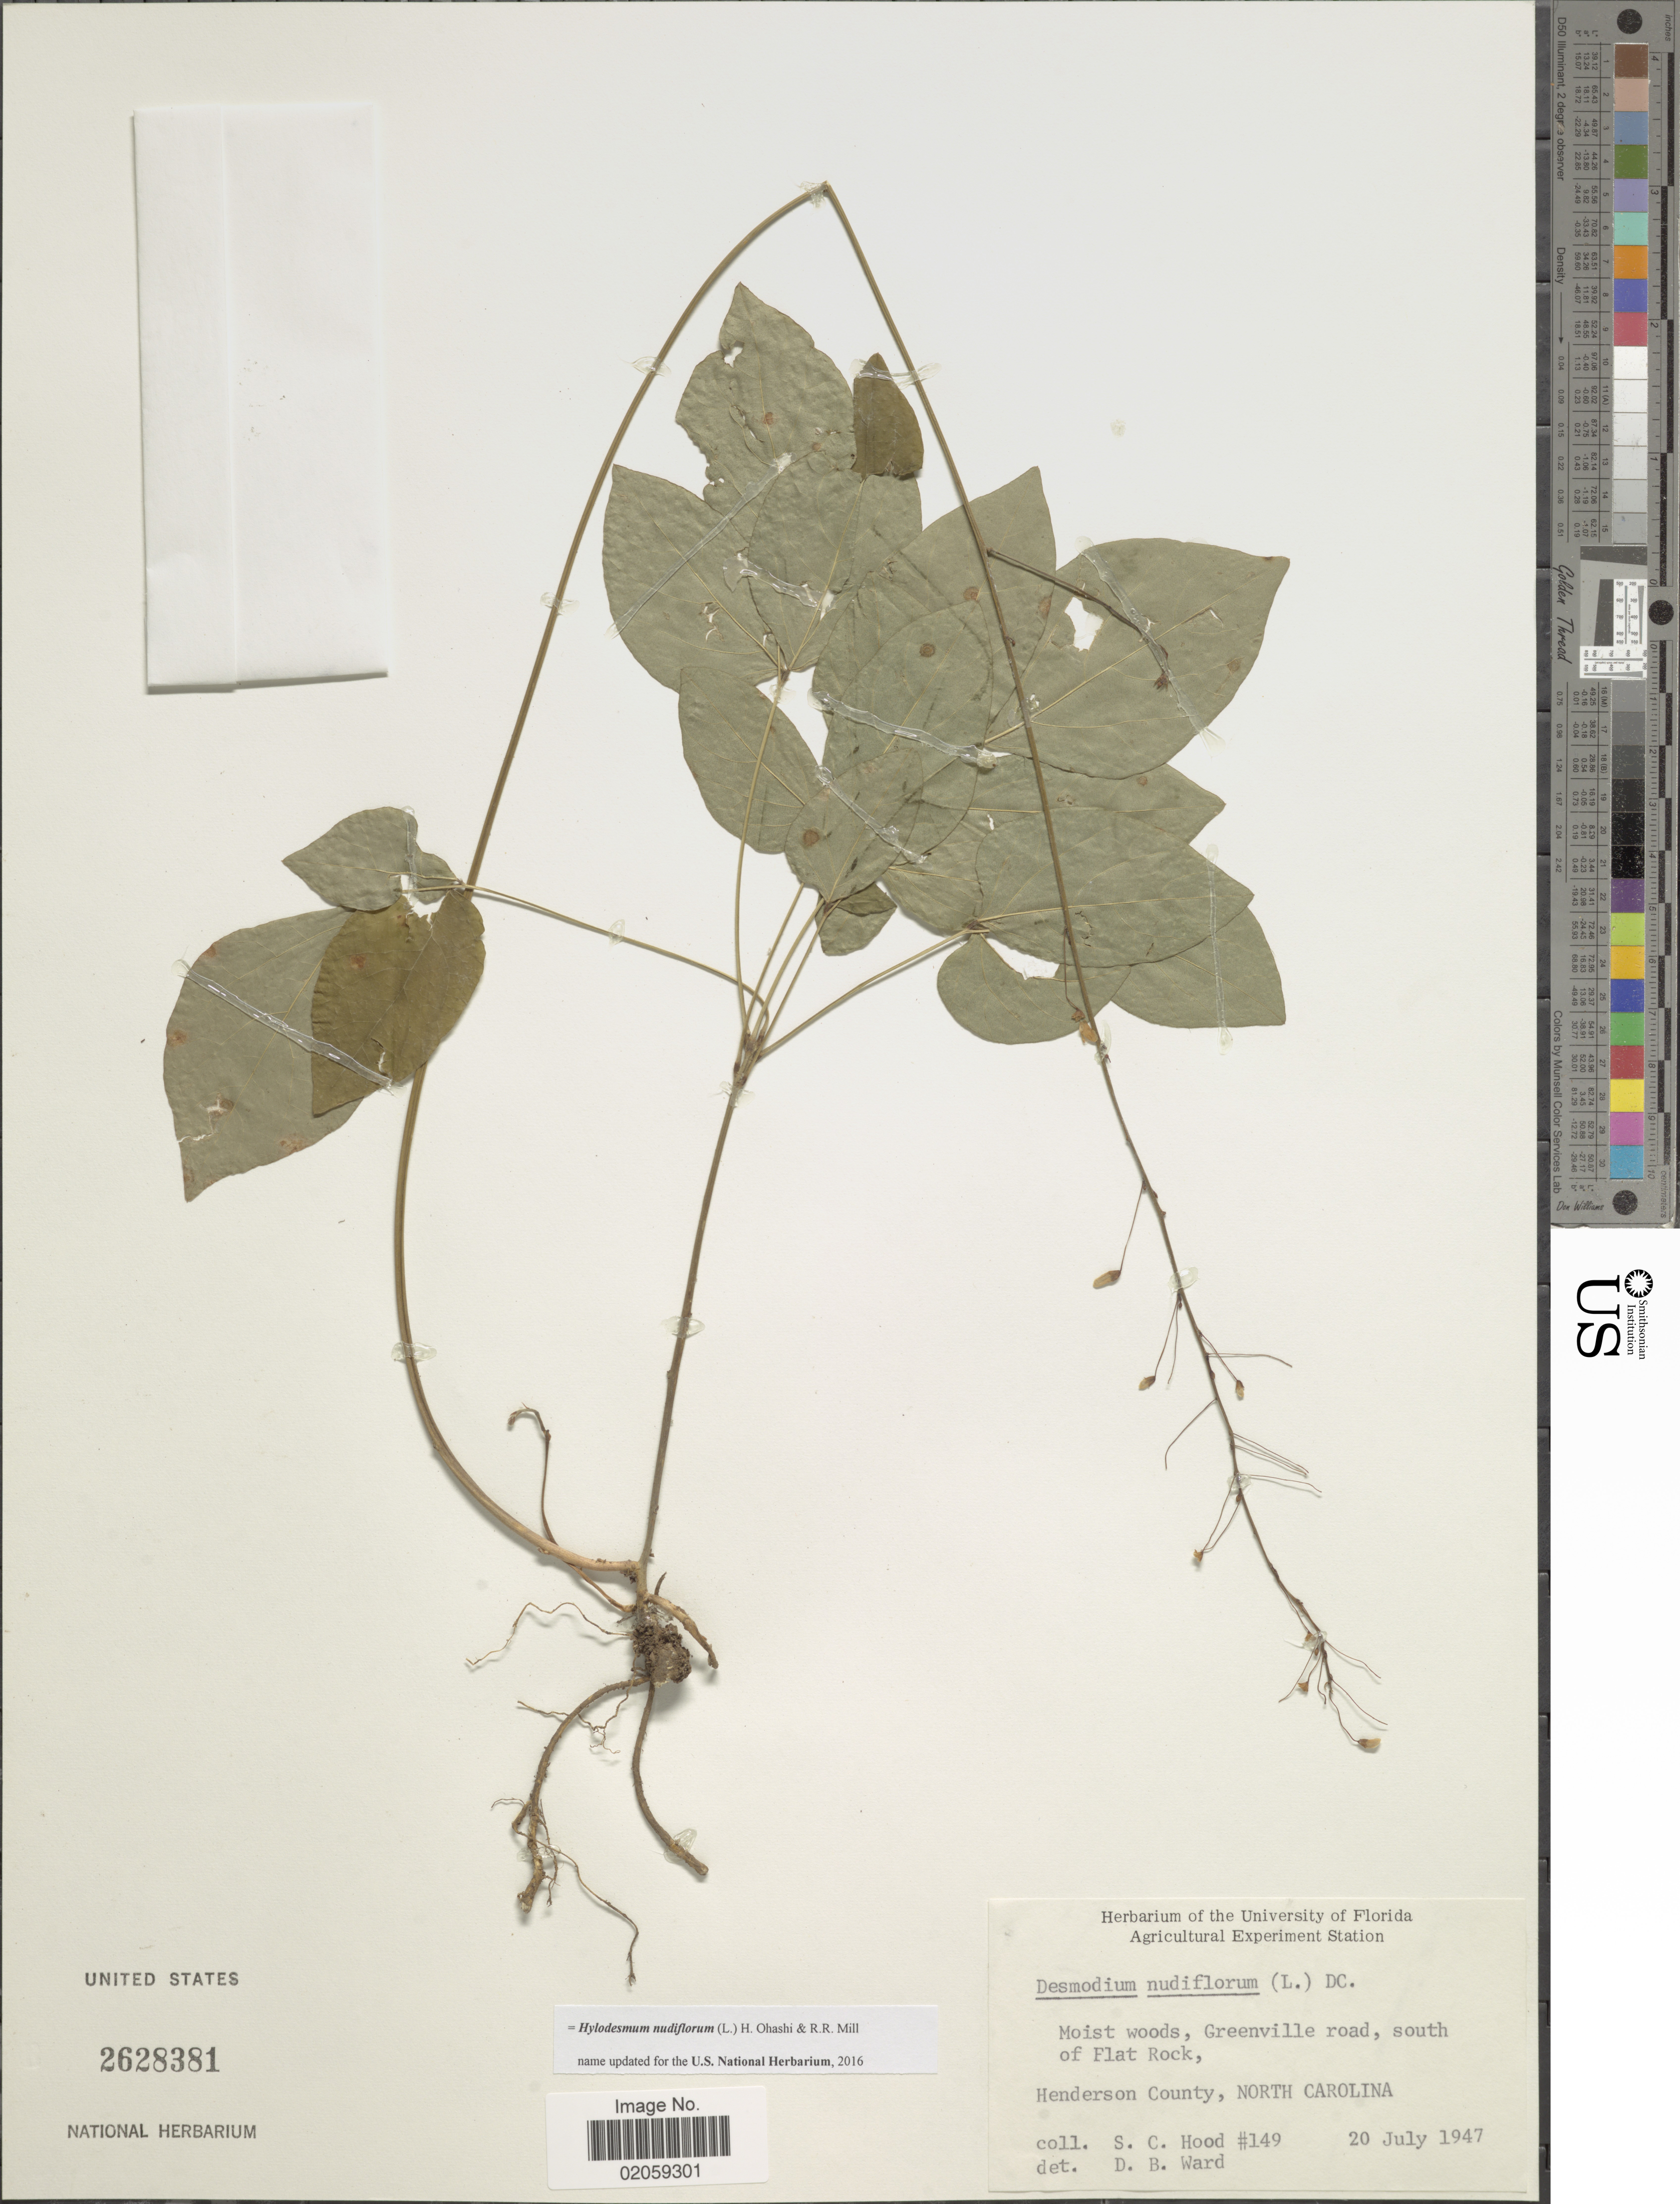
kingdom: Plantae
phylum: Tracheophyta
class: Magnoliopsida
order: Fabales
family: Fabaceae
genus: Hylodesmum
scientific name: Hylodesmum nudiflorum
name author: (L.) H. Ohashi & R.R. Mill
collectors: S. Hood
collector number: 149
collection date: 1947-07-20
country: United States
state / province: North Carolina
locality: Greenville road, south of Flatt Rock, Henderson County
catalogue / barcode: US 2628381